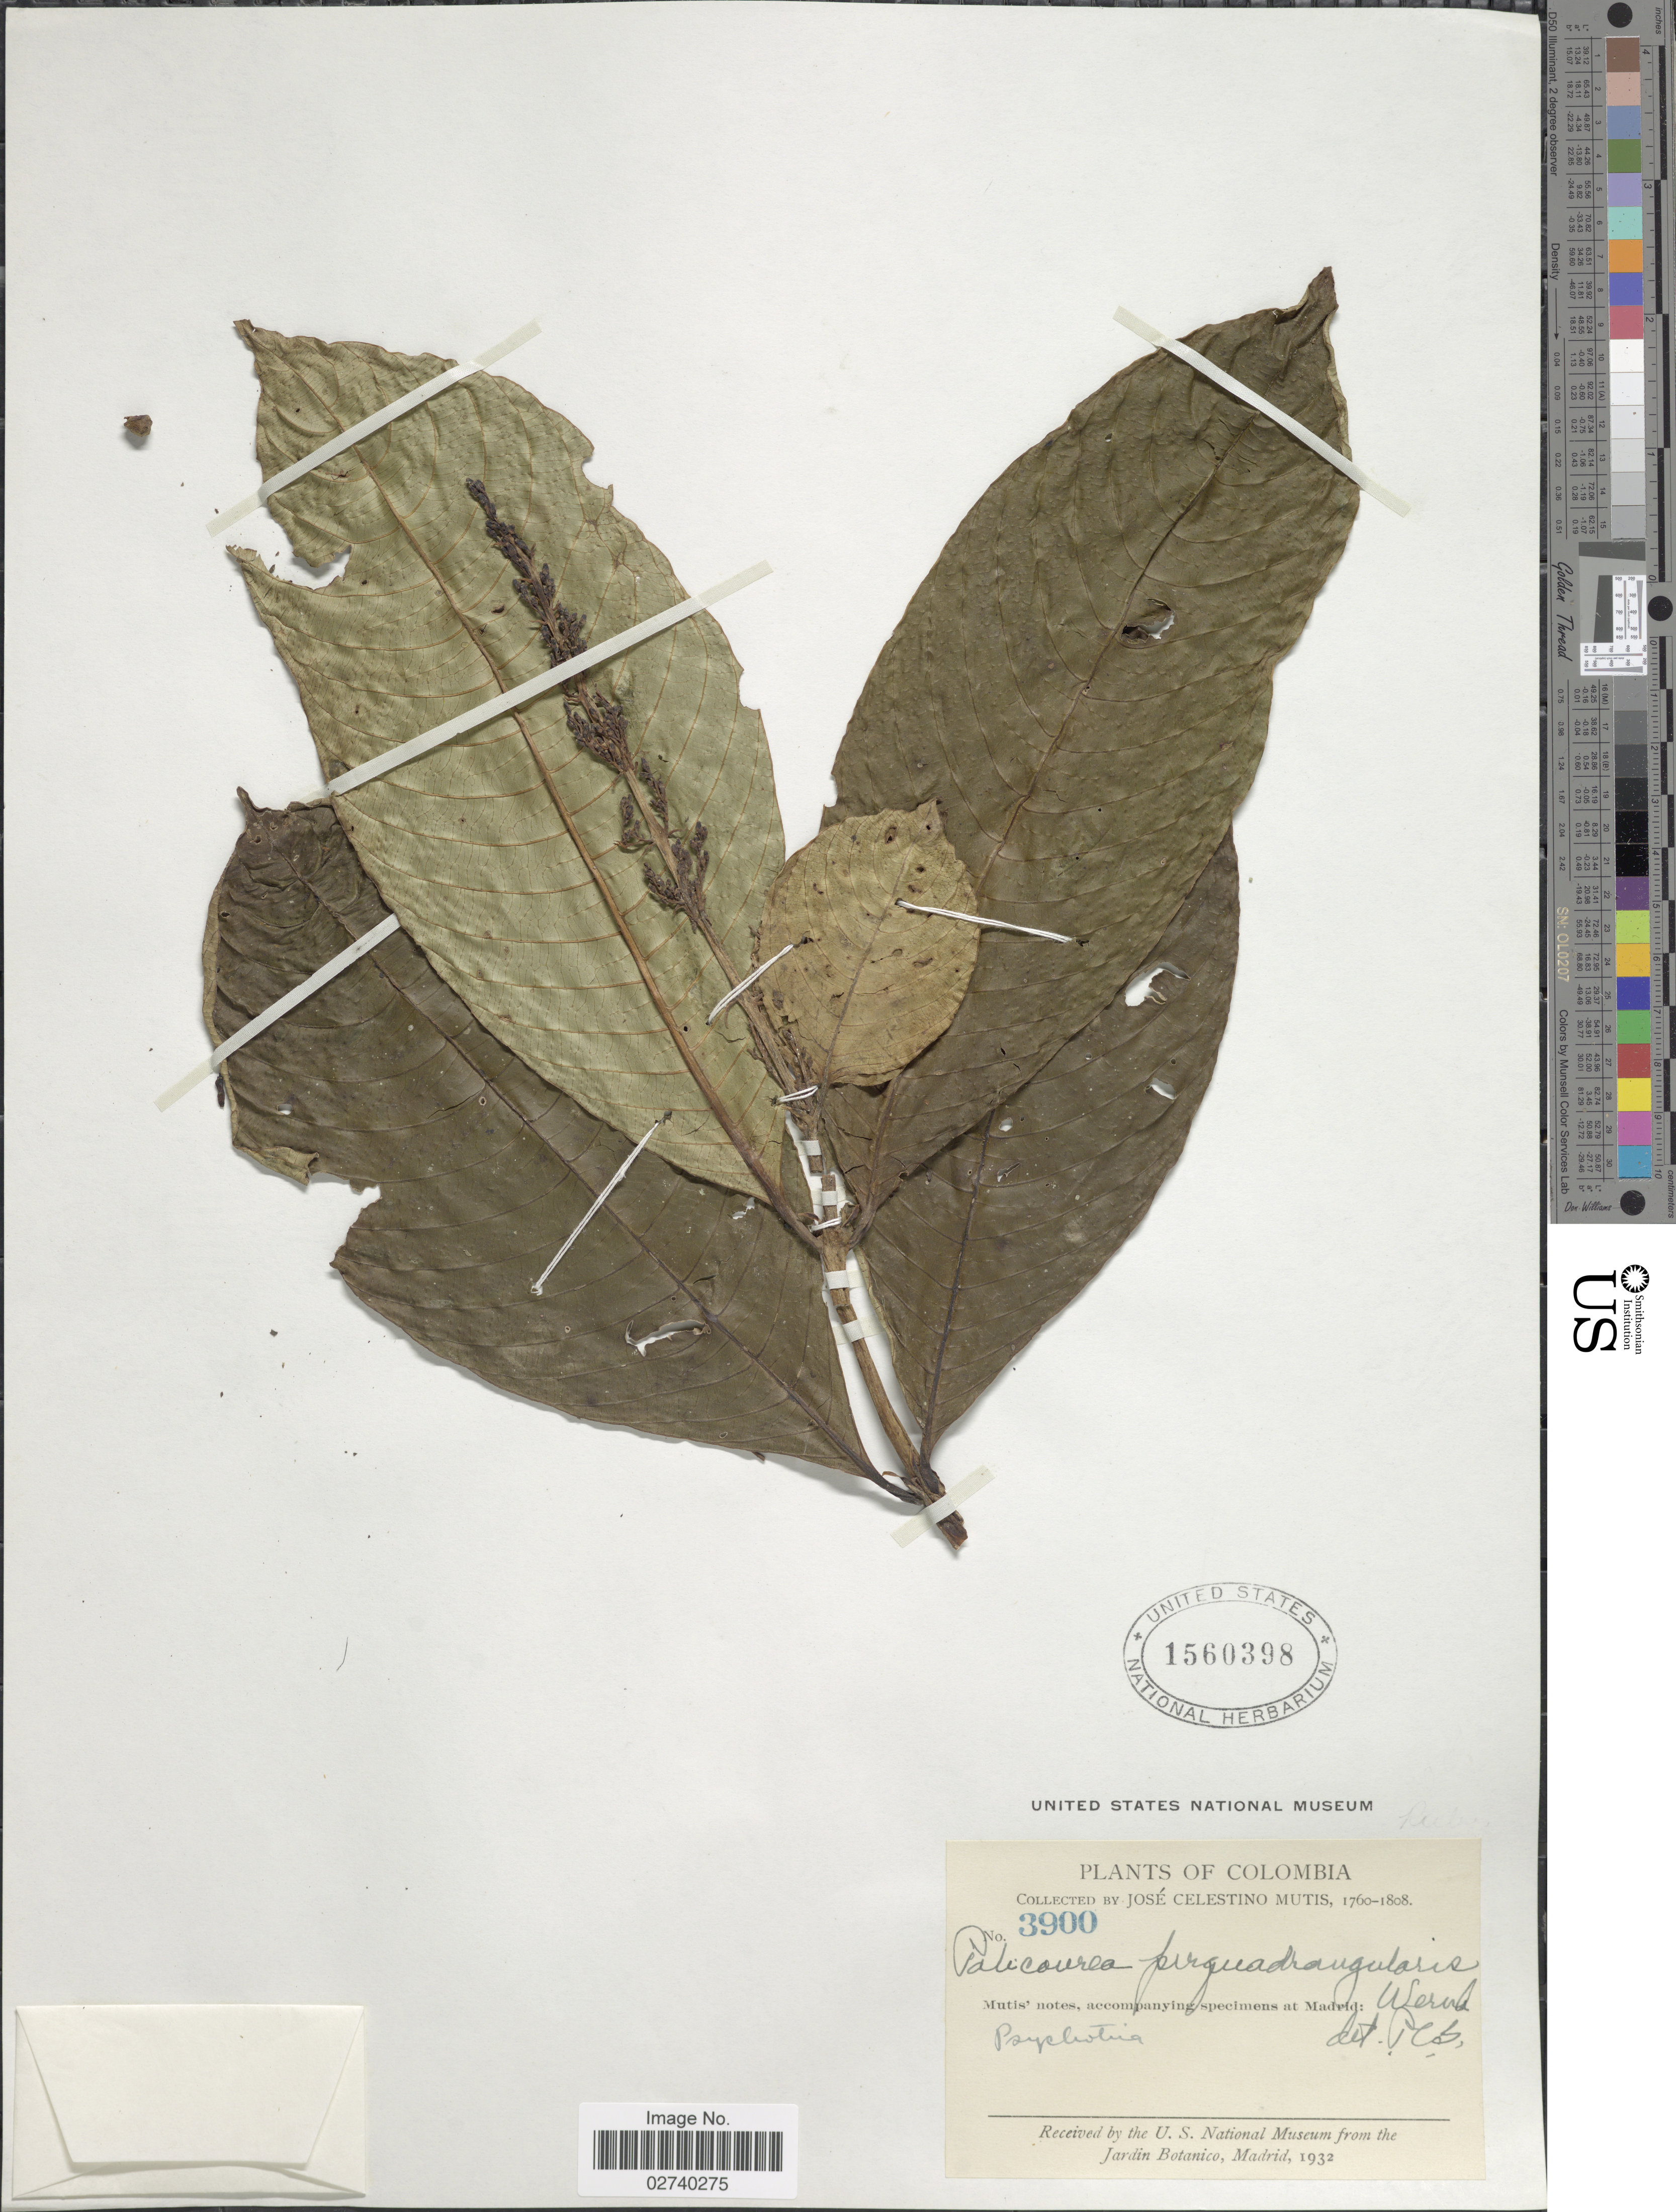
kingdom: Plantae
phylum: Tracheophyta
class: Magnoliopsida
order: Gentianales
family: Rubiaceae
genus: Palicourea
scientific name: Palicourea perquadrangularis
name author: Wernham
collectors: J. C. B. Mutis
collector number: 3900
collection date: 1760/1808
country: Colombia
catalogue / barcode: US 1560398